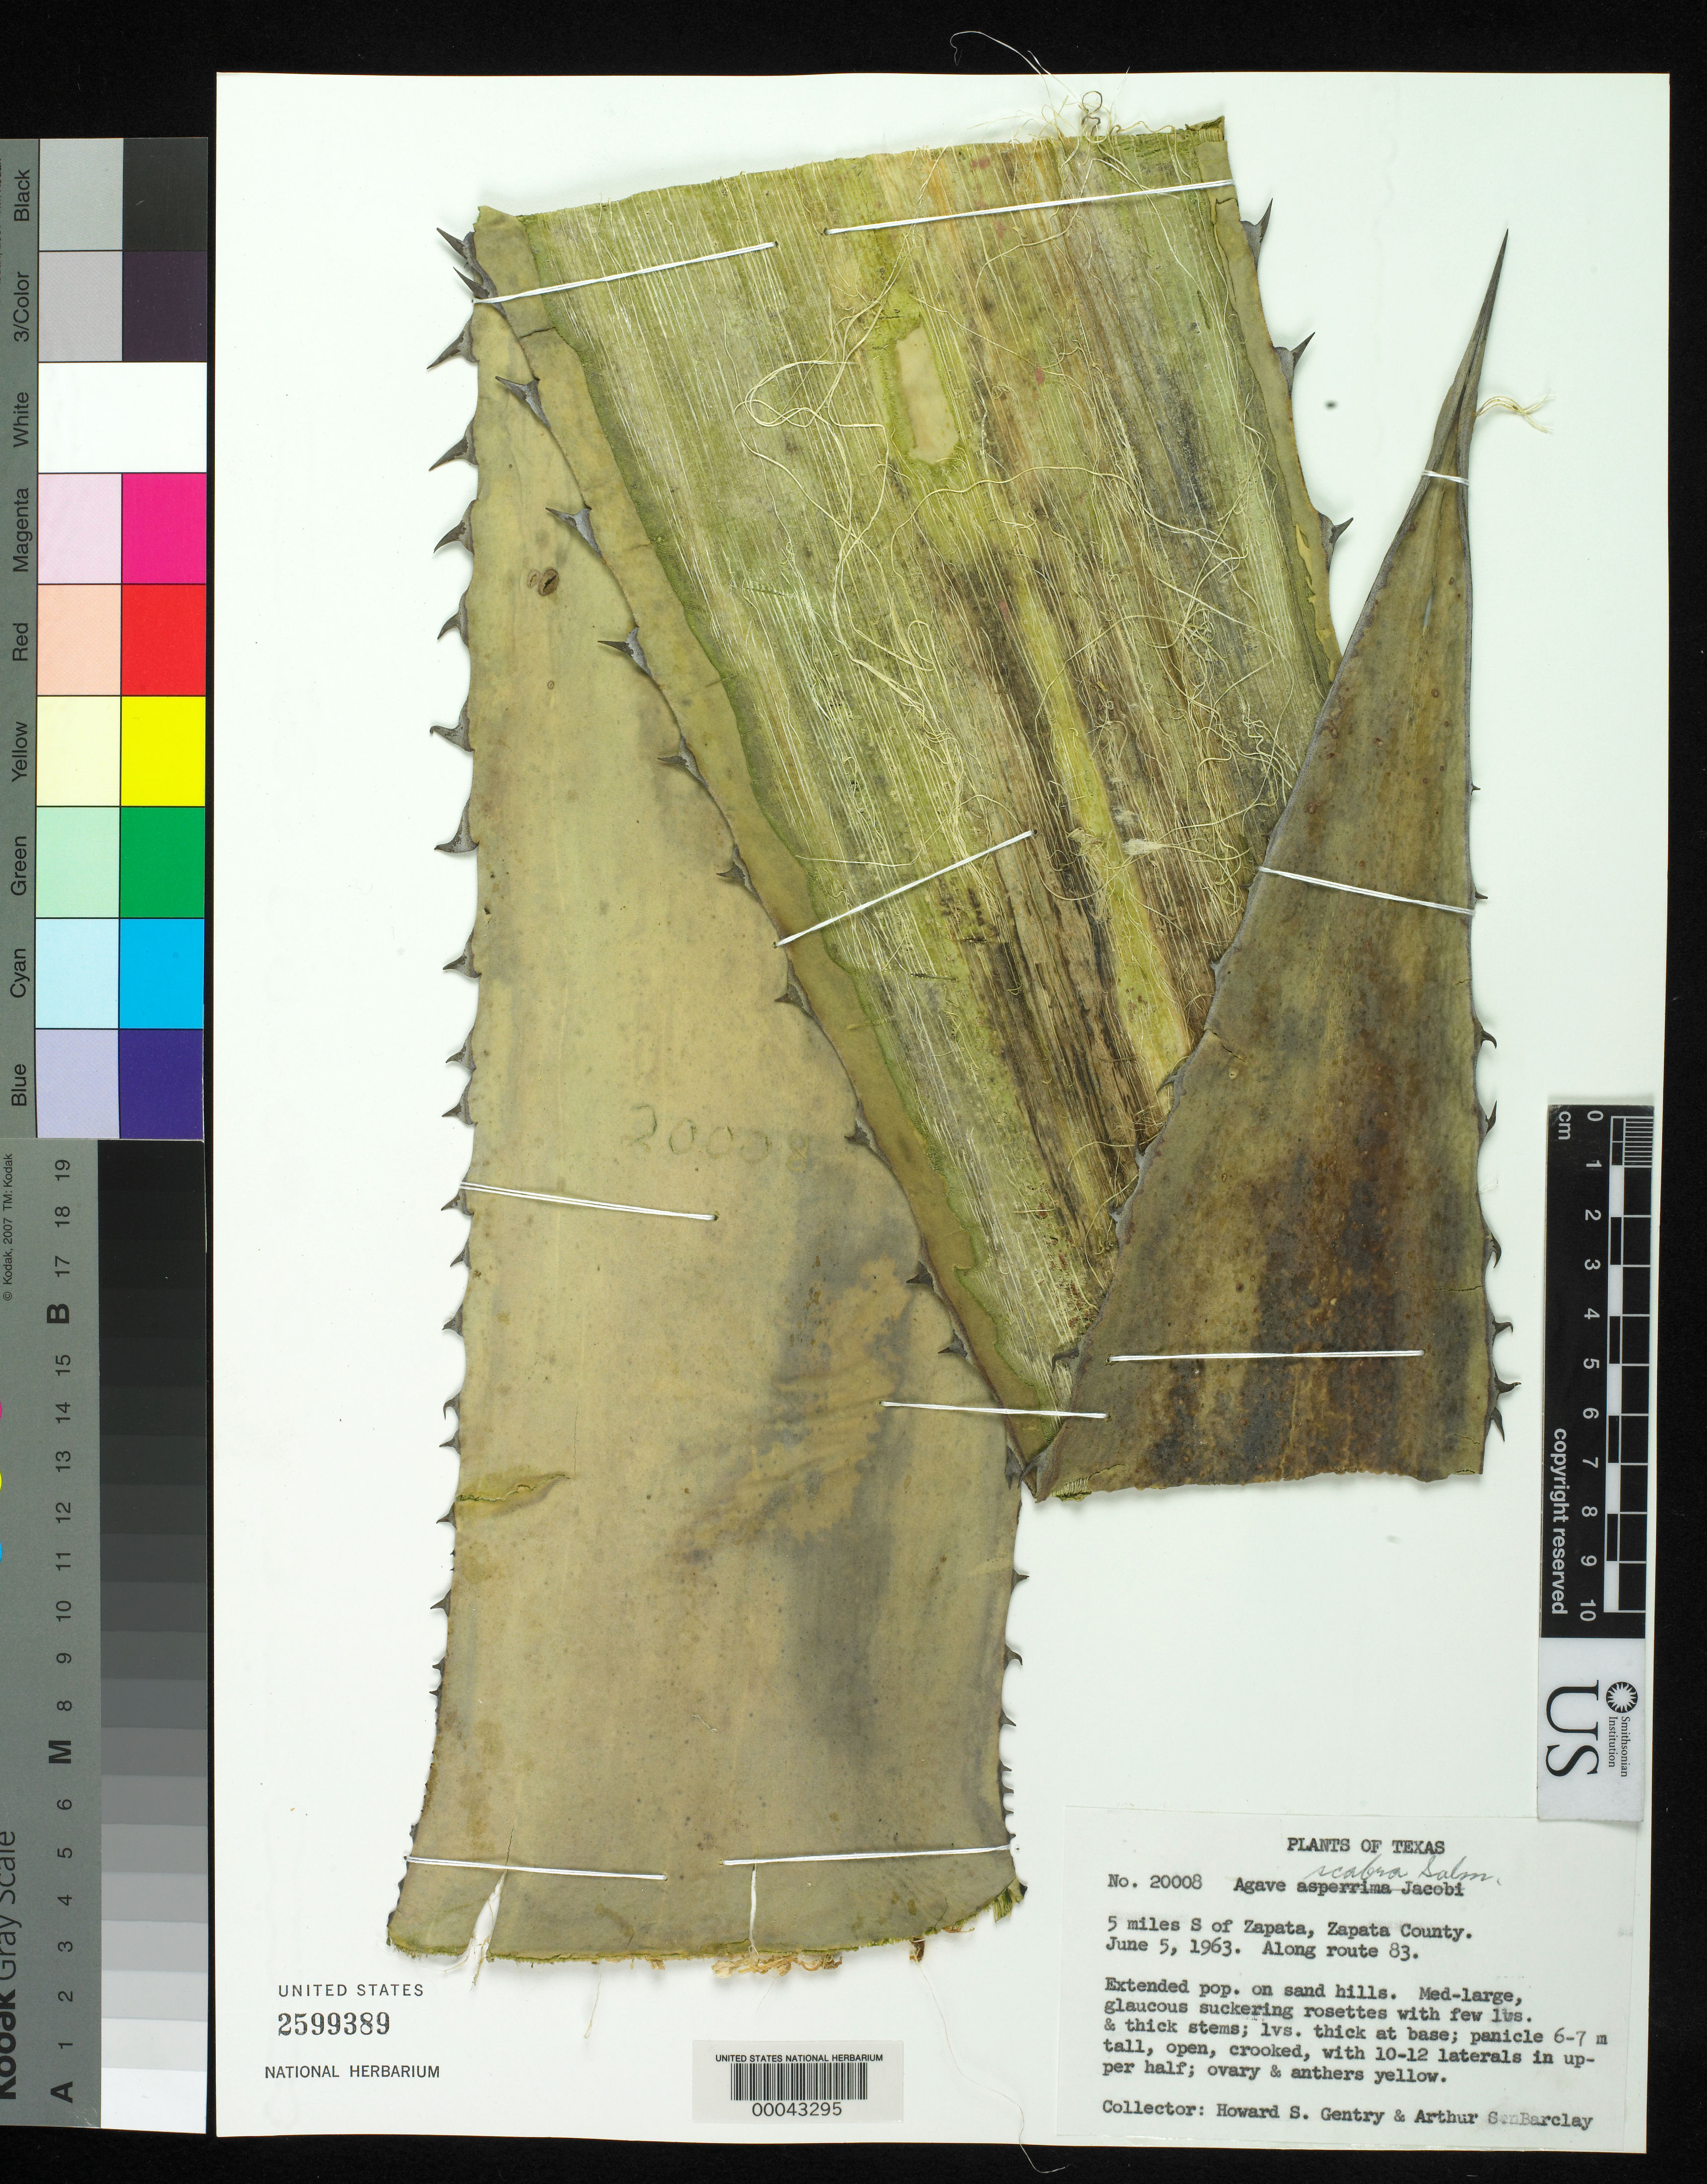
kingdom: Plantae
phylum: Tracheophyta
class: Liliopsida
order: Asparagales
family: Asparagaceae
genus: Agave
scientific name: Agave scabra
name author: Salm-Dyck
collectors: H. S. Gentry & A. S. Barclay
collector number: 20008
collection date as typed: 05 Jun 1963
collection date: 1963-06-05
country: United States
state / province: Texas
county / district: Zapata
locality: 5 mi s of zapata, along route 83.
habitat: Sand hills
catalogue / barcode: US 2599389